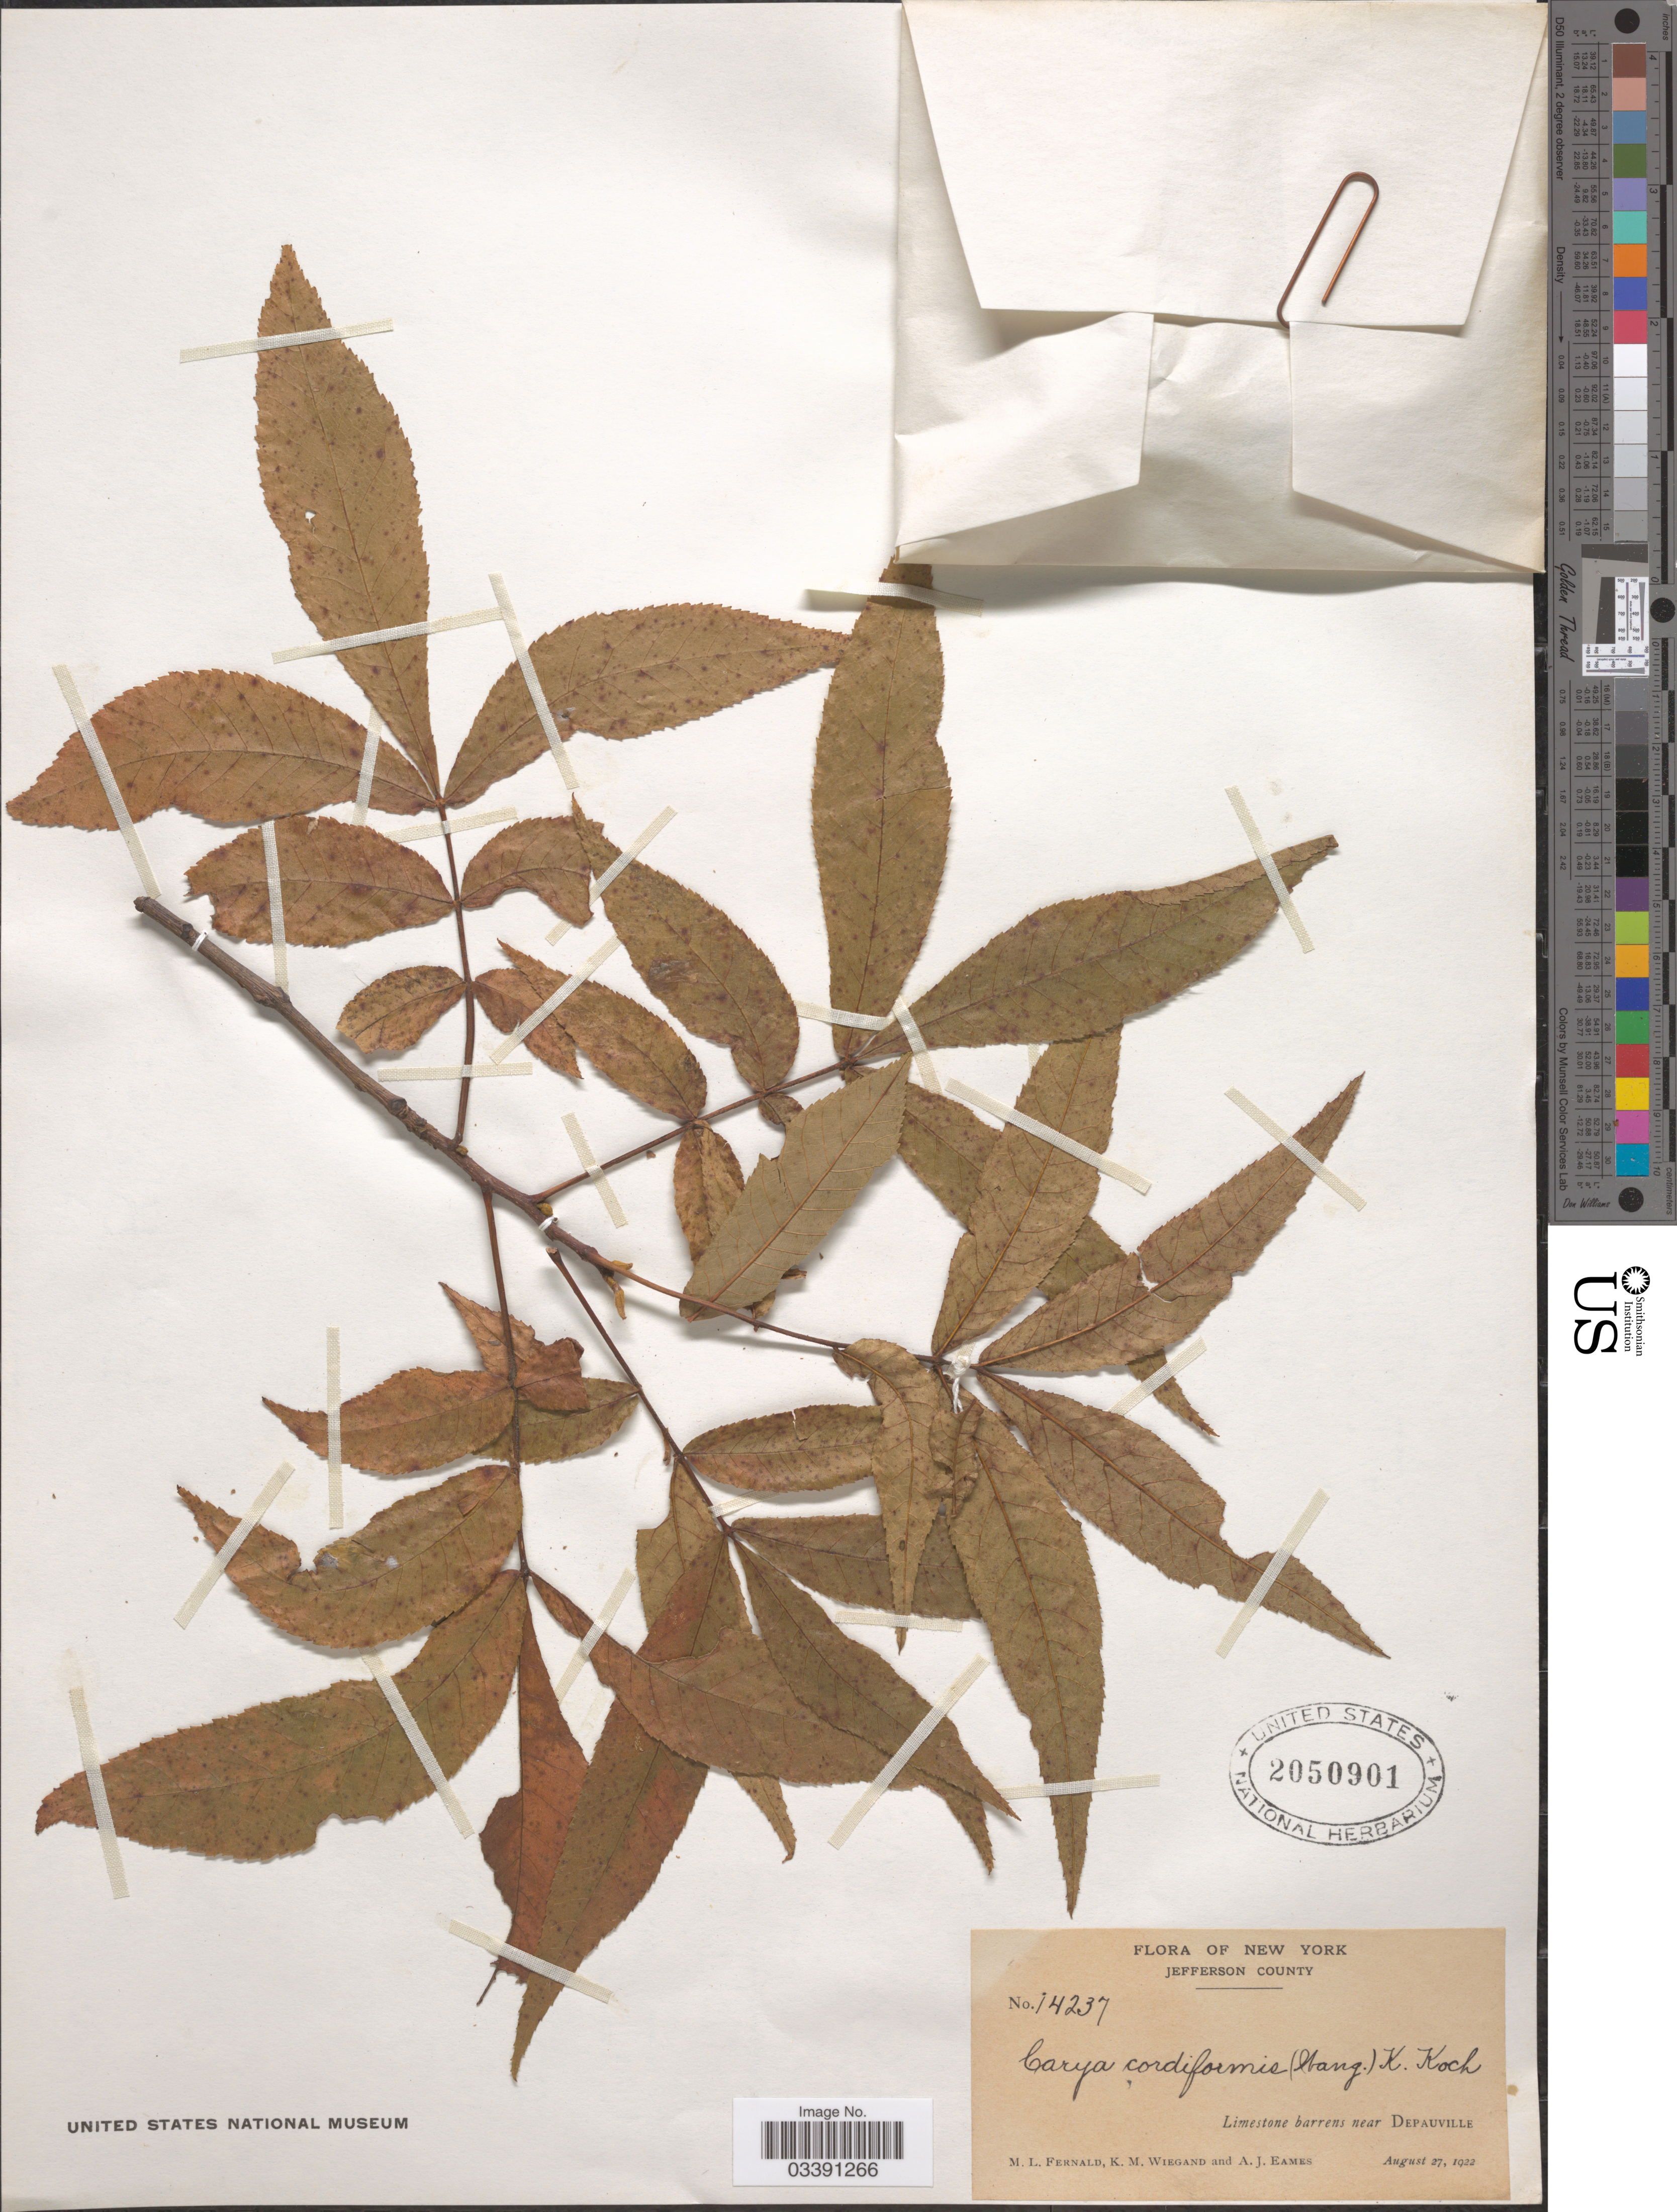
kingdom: Plantae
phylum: Tracheophyta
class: Magnoliopsida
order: Fagales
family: Juglandaceae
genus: Carya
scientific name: Carya cordiformis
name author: (Wangenh.) K. Koch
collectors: M. L. Fernald, K. M. Wiegand & A. J. Eames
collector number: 14237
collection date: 1922-08-27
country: United States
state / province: New York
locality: Jefferson County. Limestone barrens near Depauville.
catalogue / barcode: US 2050901